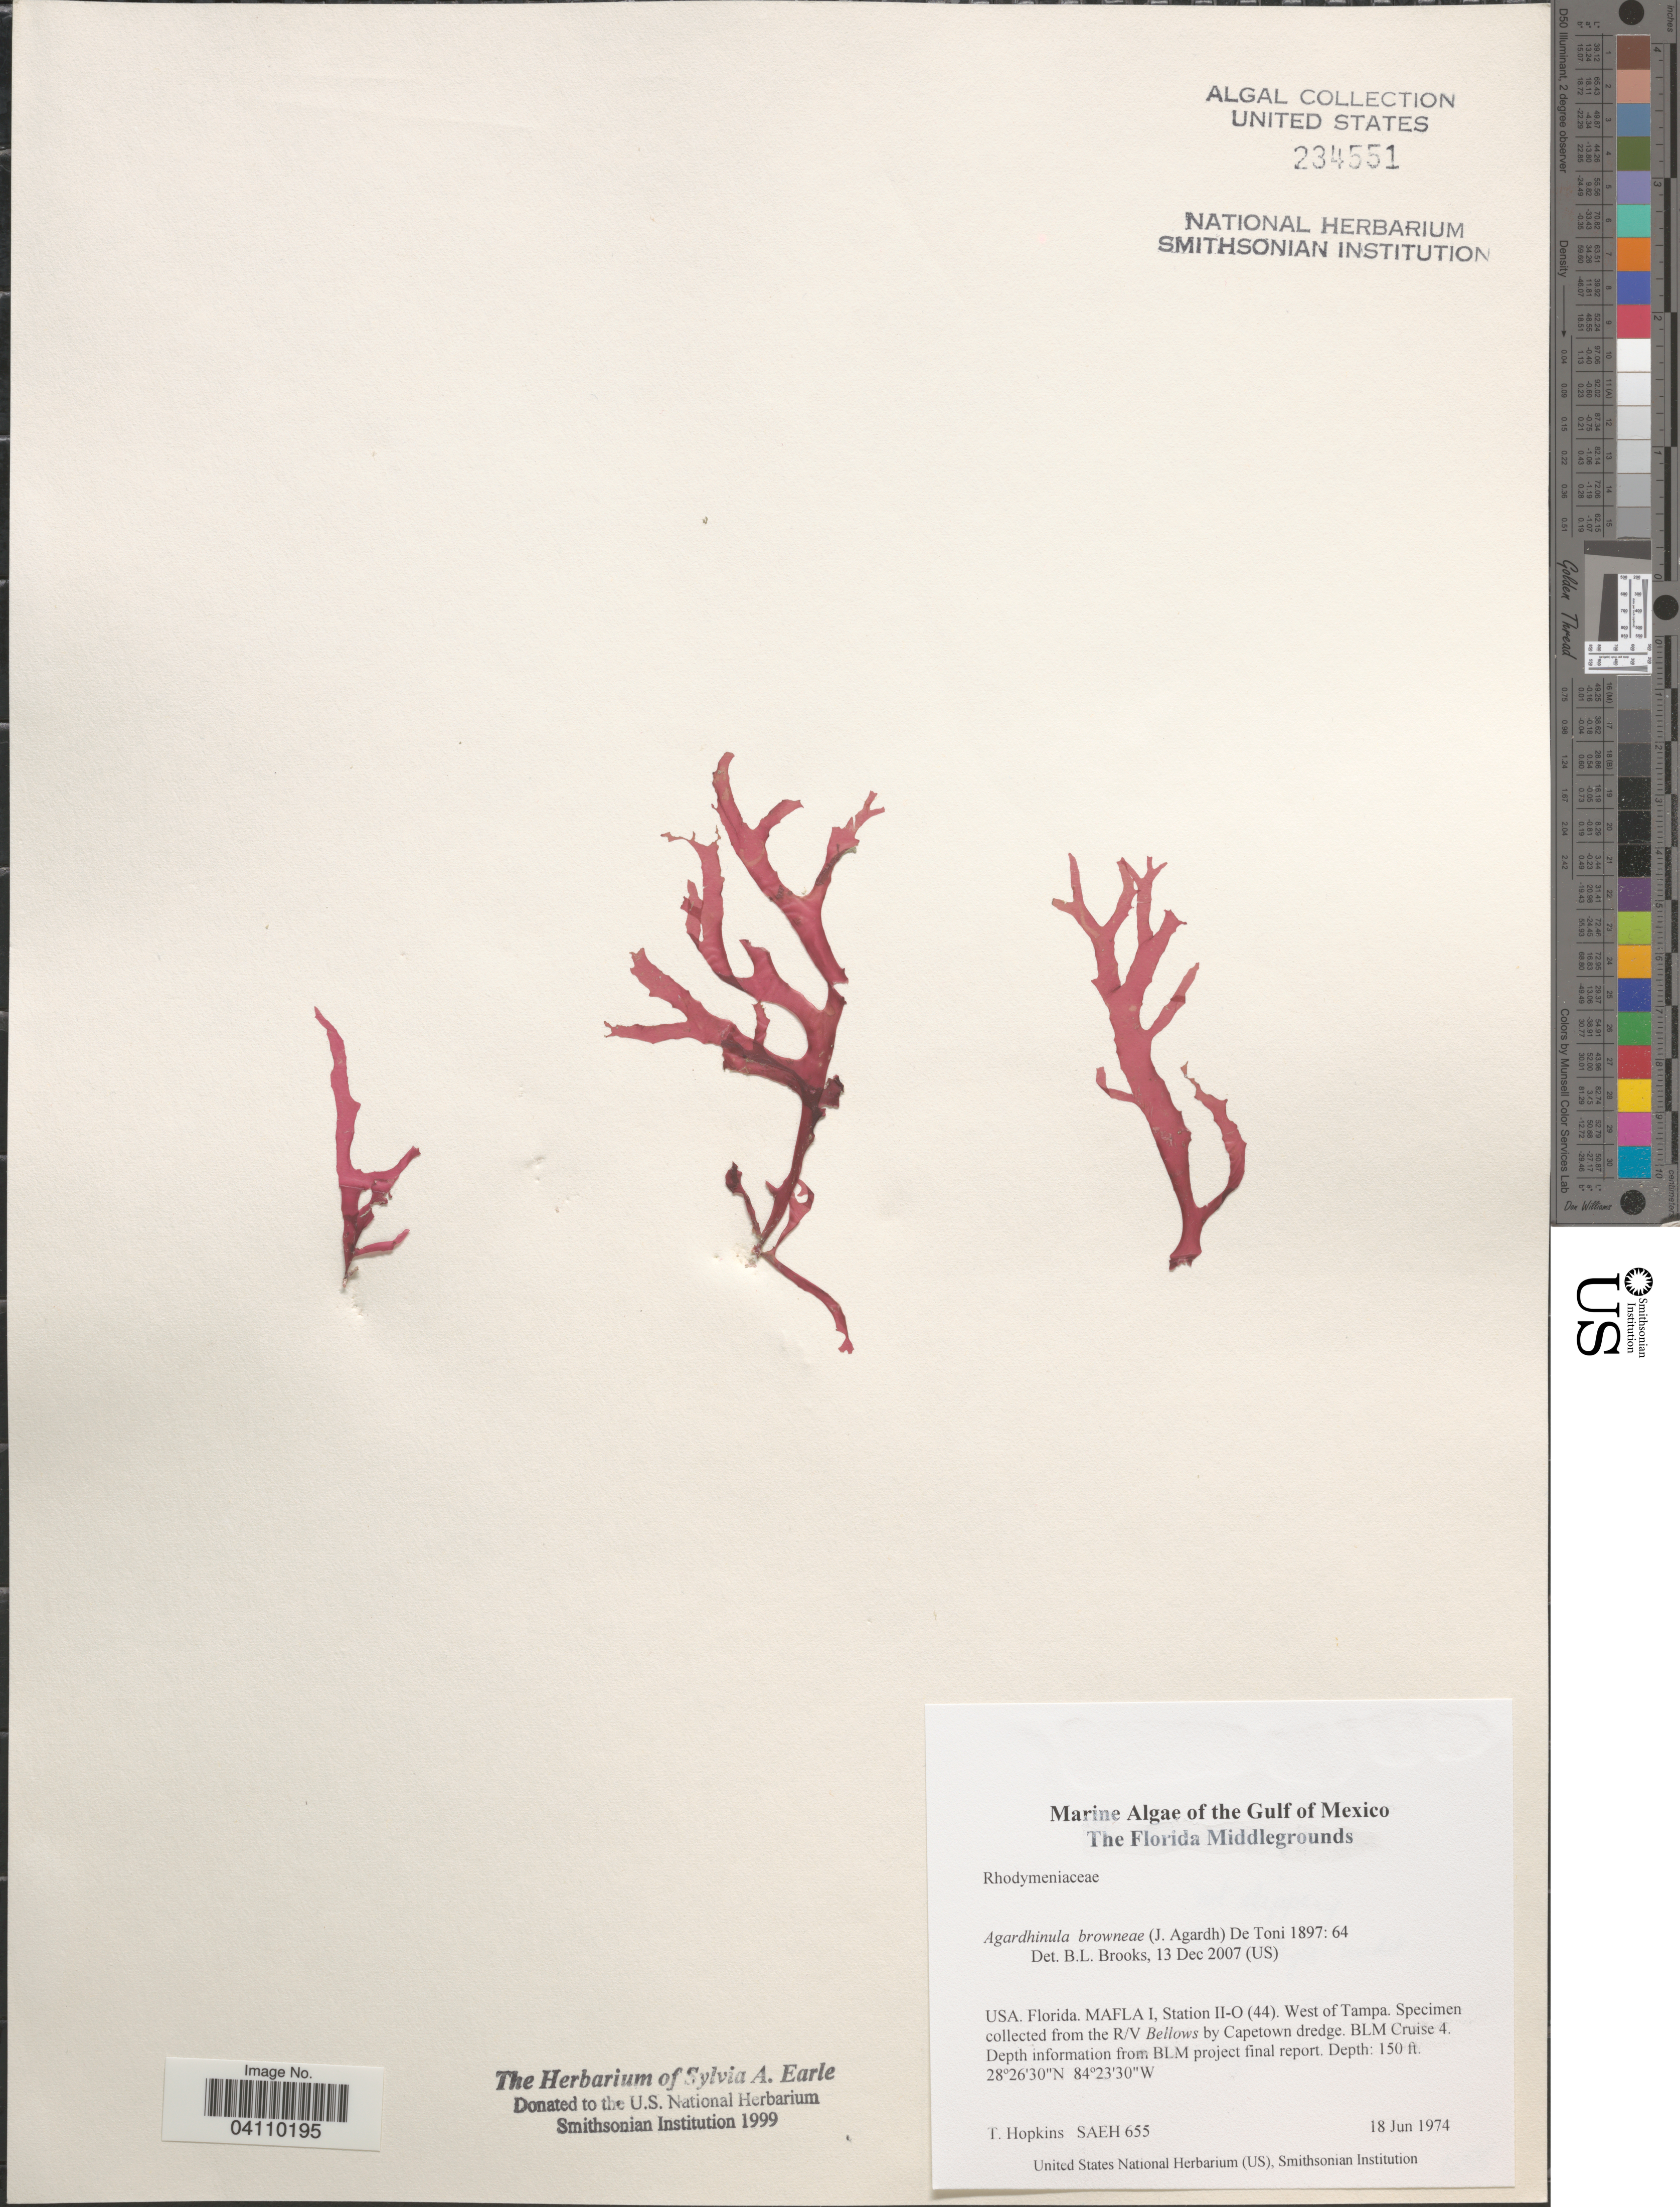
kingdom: Plantae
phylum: Rhodophyta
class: Florideophyceae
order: Rhodymeniales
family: Rhodymeniaceae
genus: Agardhinula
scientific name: Agardhinula browneae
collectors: T. Hopkins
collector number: SAEH655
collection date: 1974-06-18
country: United States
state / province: Florida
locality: The Gulf of Mexico. The Florida Middlegrounds. MAFLA I, Station II-O (44). West of Tampa. The R/V Bellows by Capetown dredge. BLM Cruise 4.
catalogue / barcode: US 234551